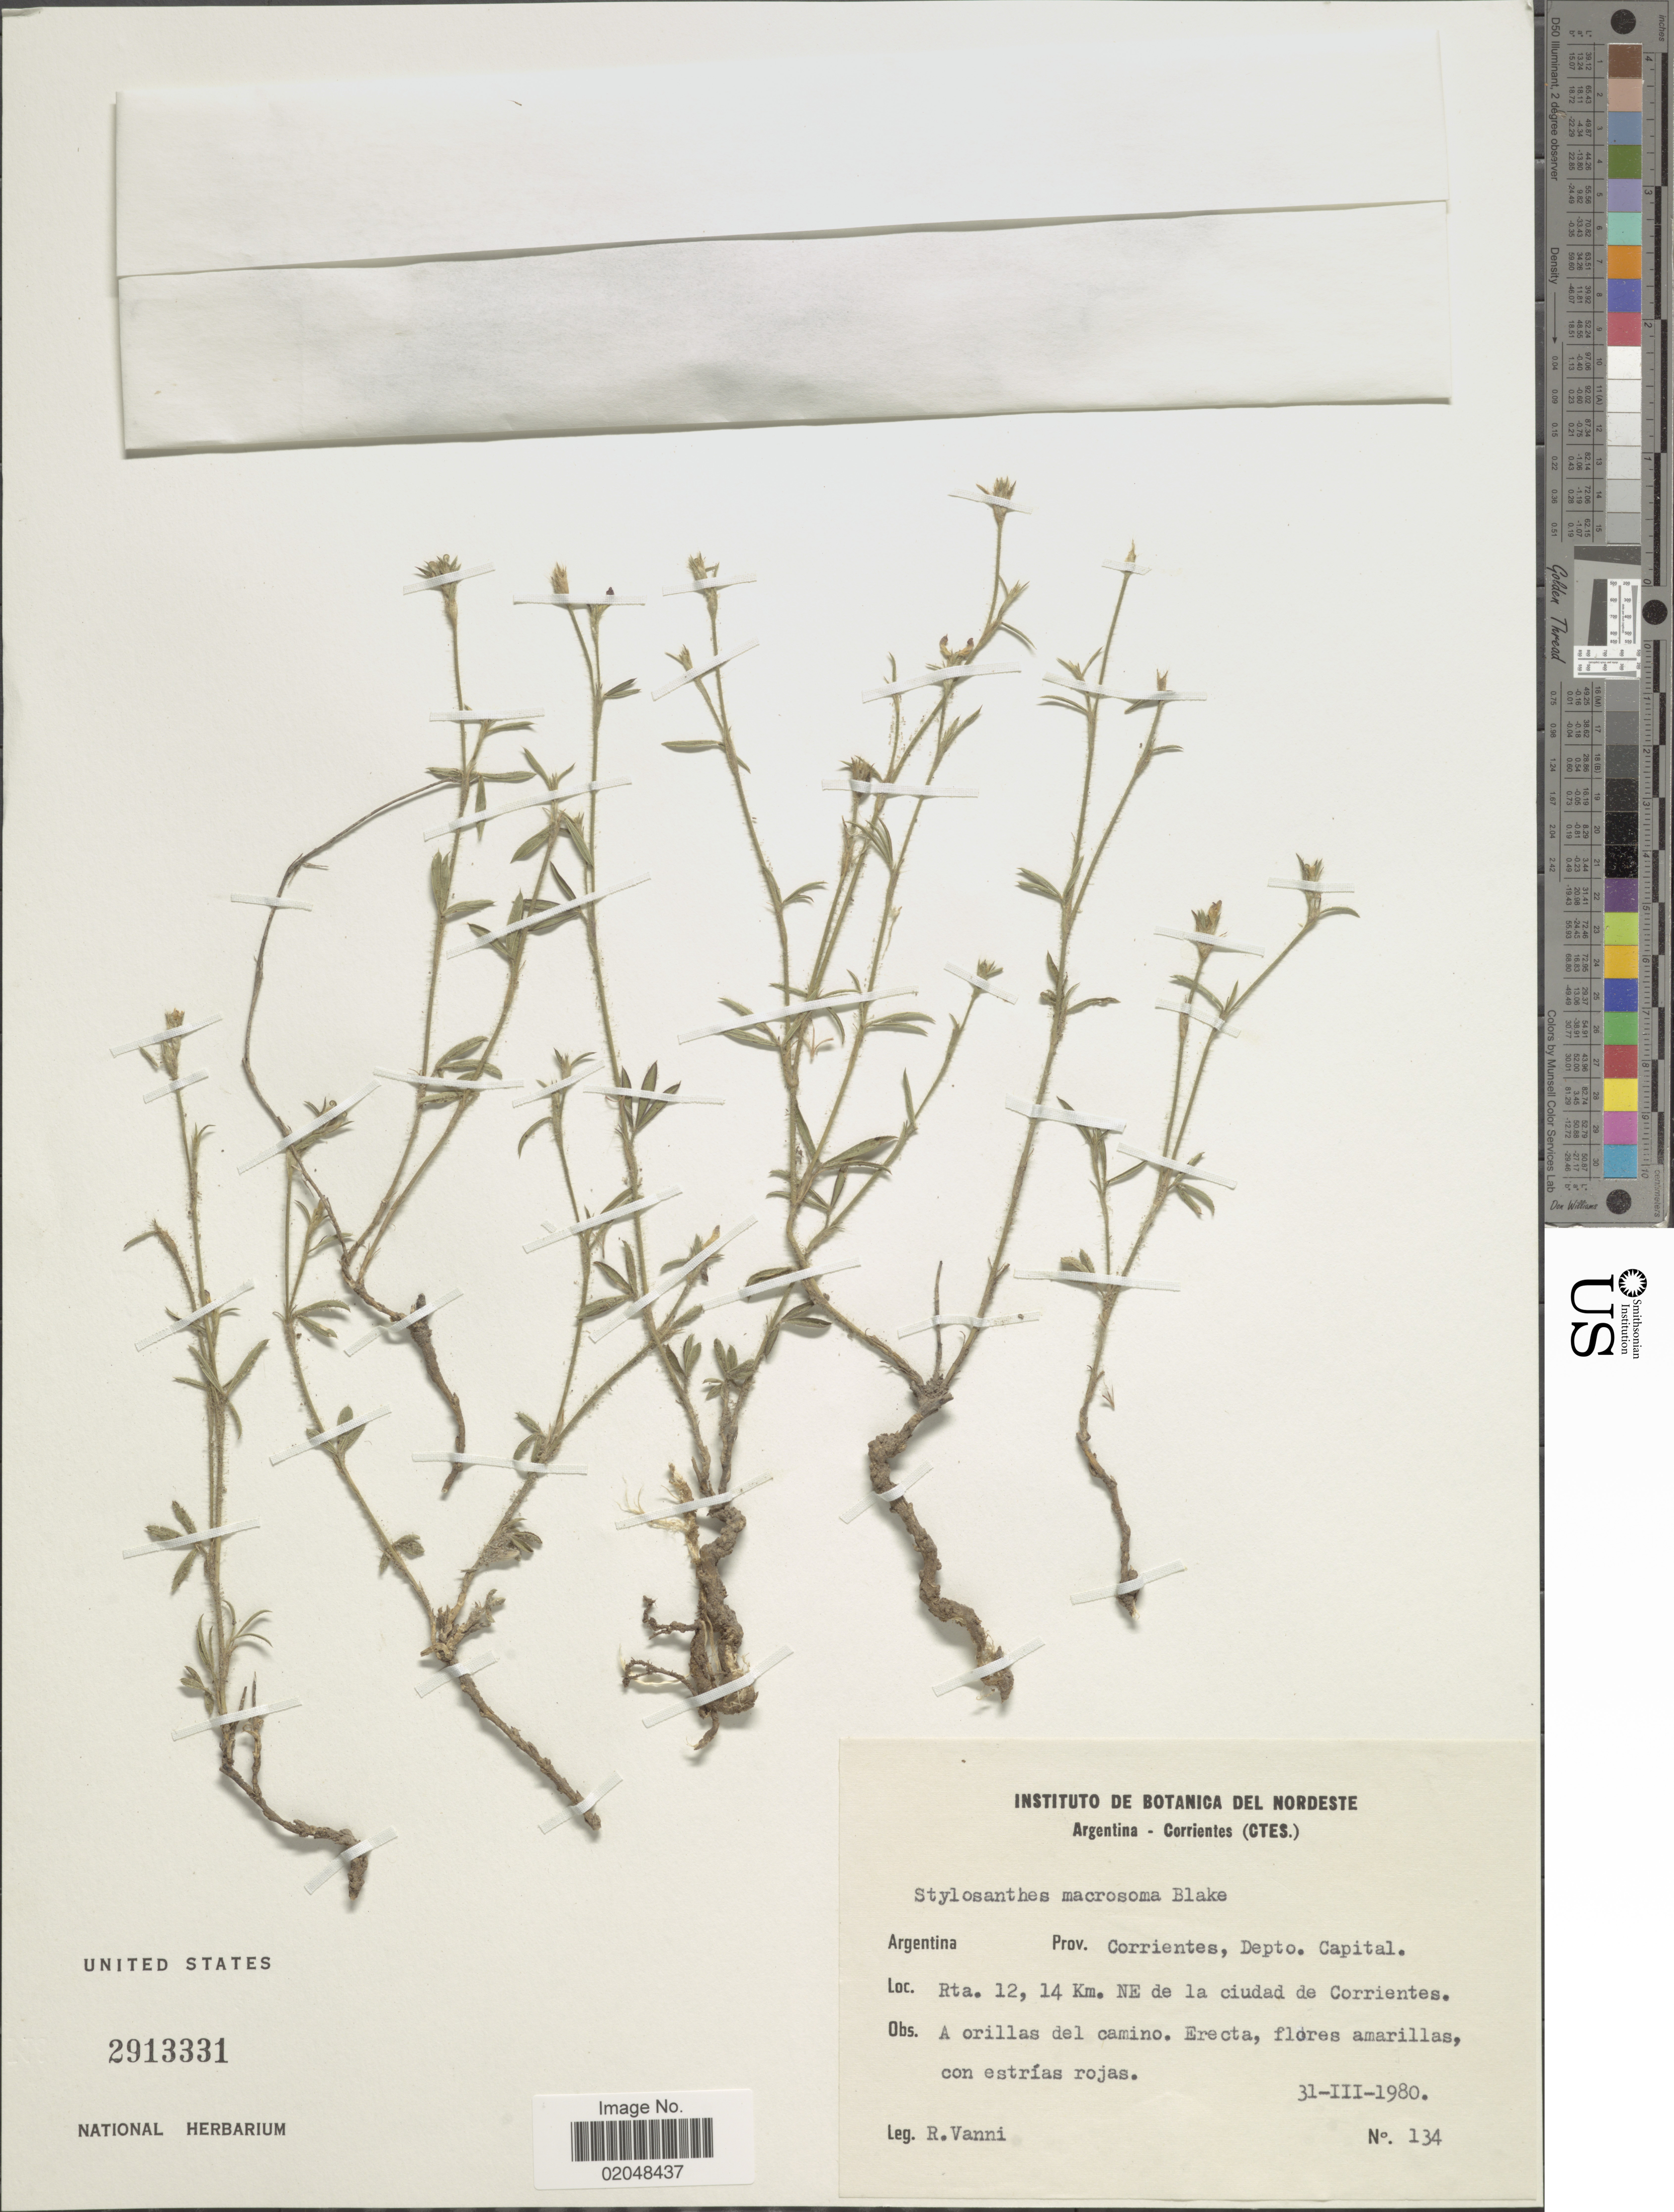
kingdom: Plantae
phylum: Tracheophyta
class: Magnoliopsida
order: Fabales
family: Fabaceae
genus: Stylosanthes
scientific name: Stylosanthes macrosoma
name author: S.F. Blake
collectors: R. Vanni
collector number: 134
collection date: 1980-03-31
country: Argentina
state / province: Corrientes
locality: Depto. Capital, Rta. 12, 14 Km. NE de la ciudad de Corrientes, a orillas del camino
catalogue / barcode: US 2913331